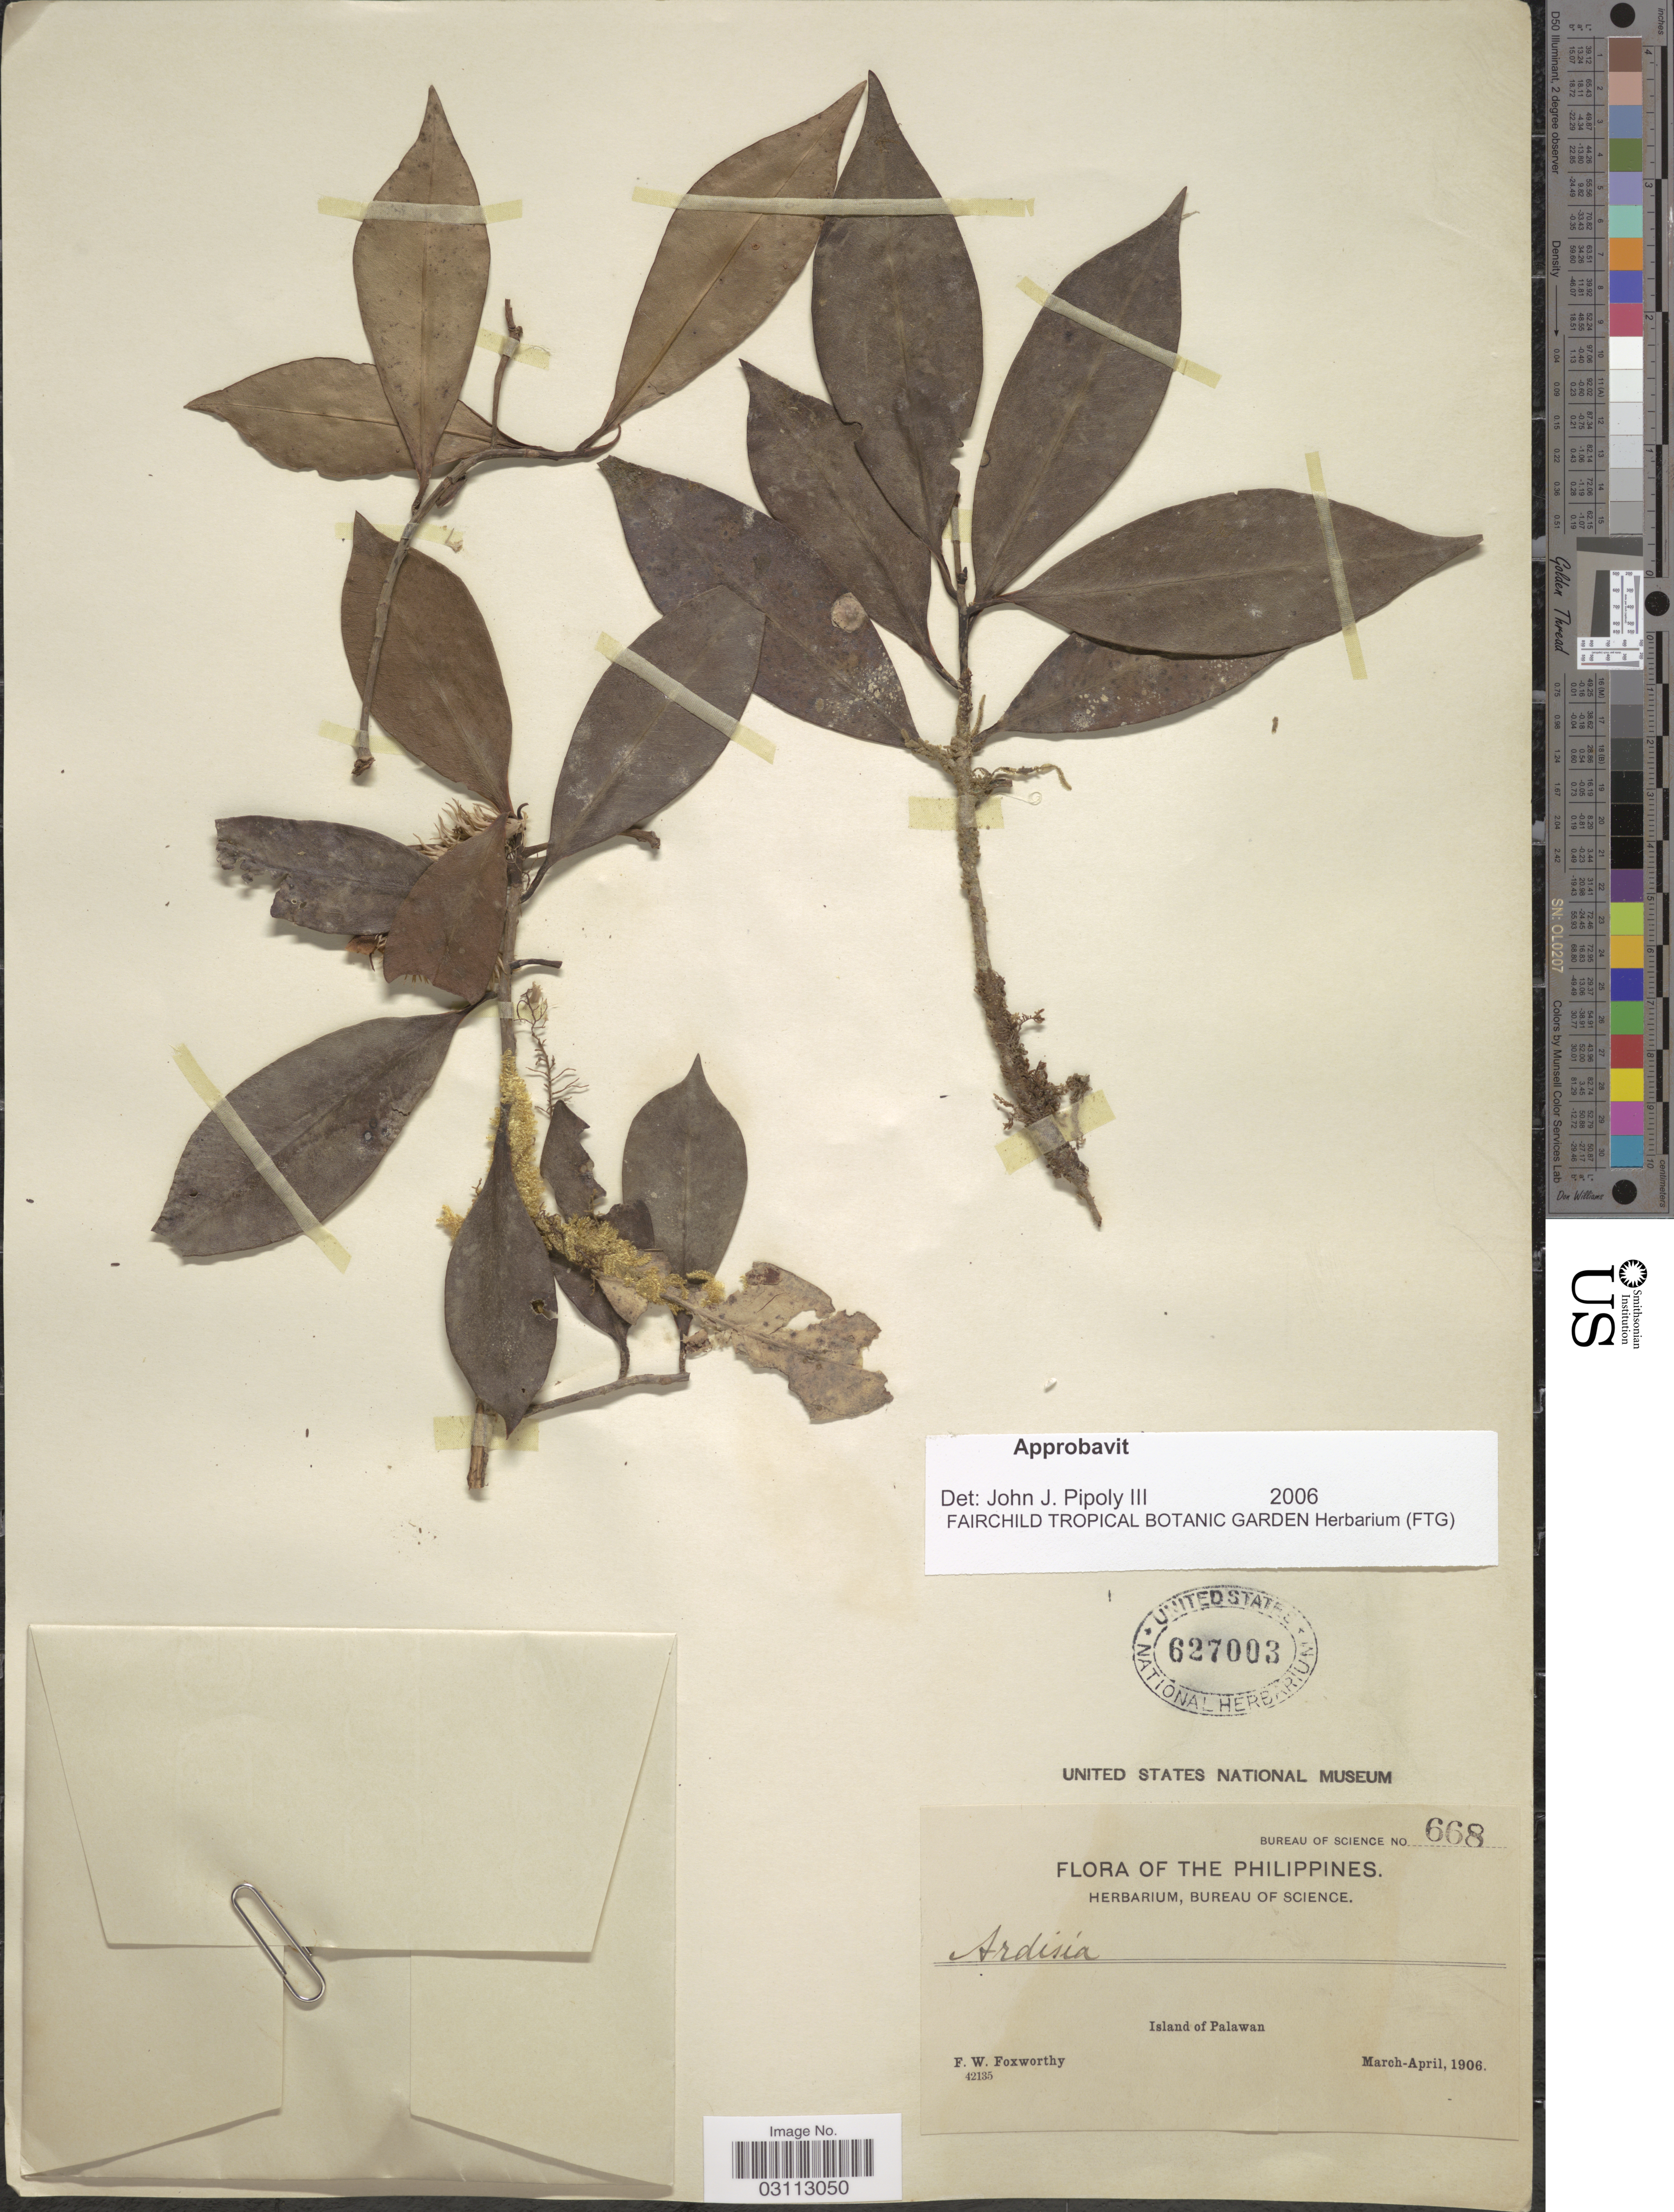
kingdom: Plantae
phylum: Tracheophyta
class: Magnoliopsida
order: Ericales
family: Primulaceae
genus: Ardisia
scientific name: Ardisia sp.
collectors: F. W. Foxworthy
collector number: Bureau of Science 668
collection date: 1906-03/1906-04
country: Philippines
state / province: Mimaropa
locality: Island of Palawan.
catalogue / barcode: US 627003